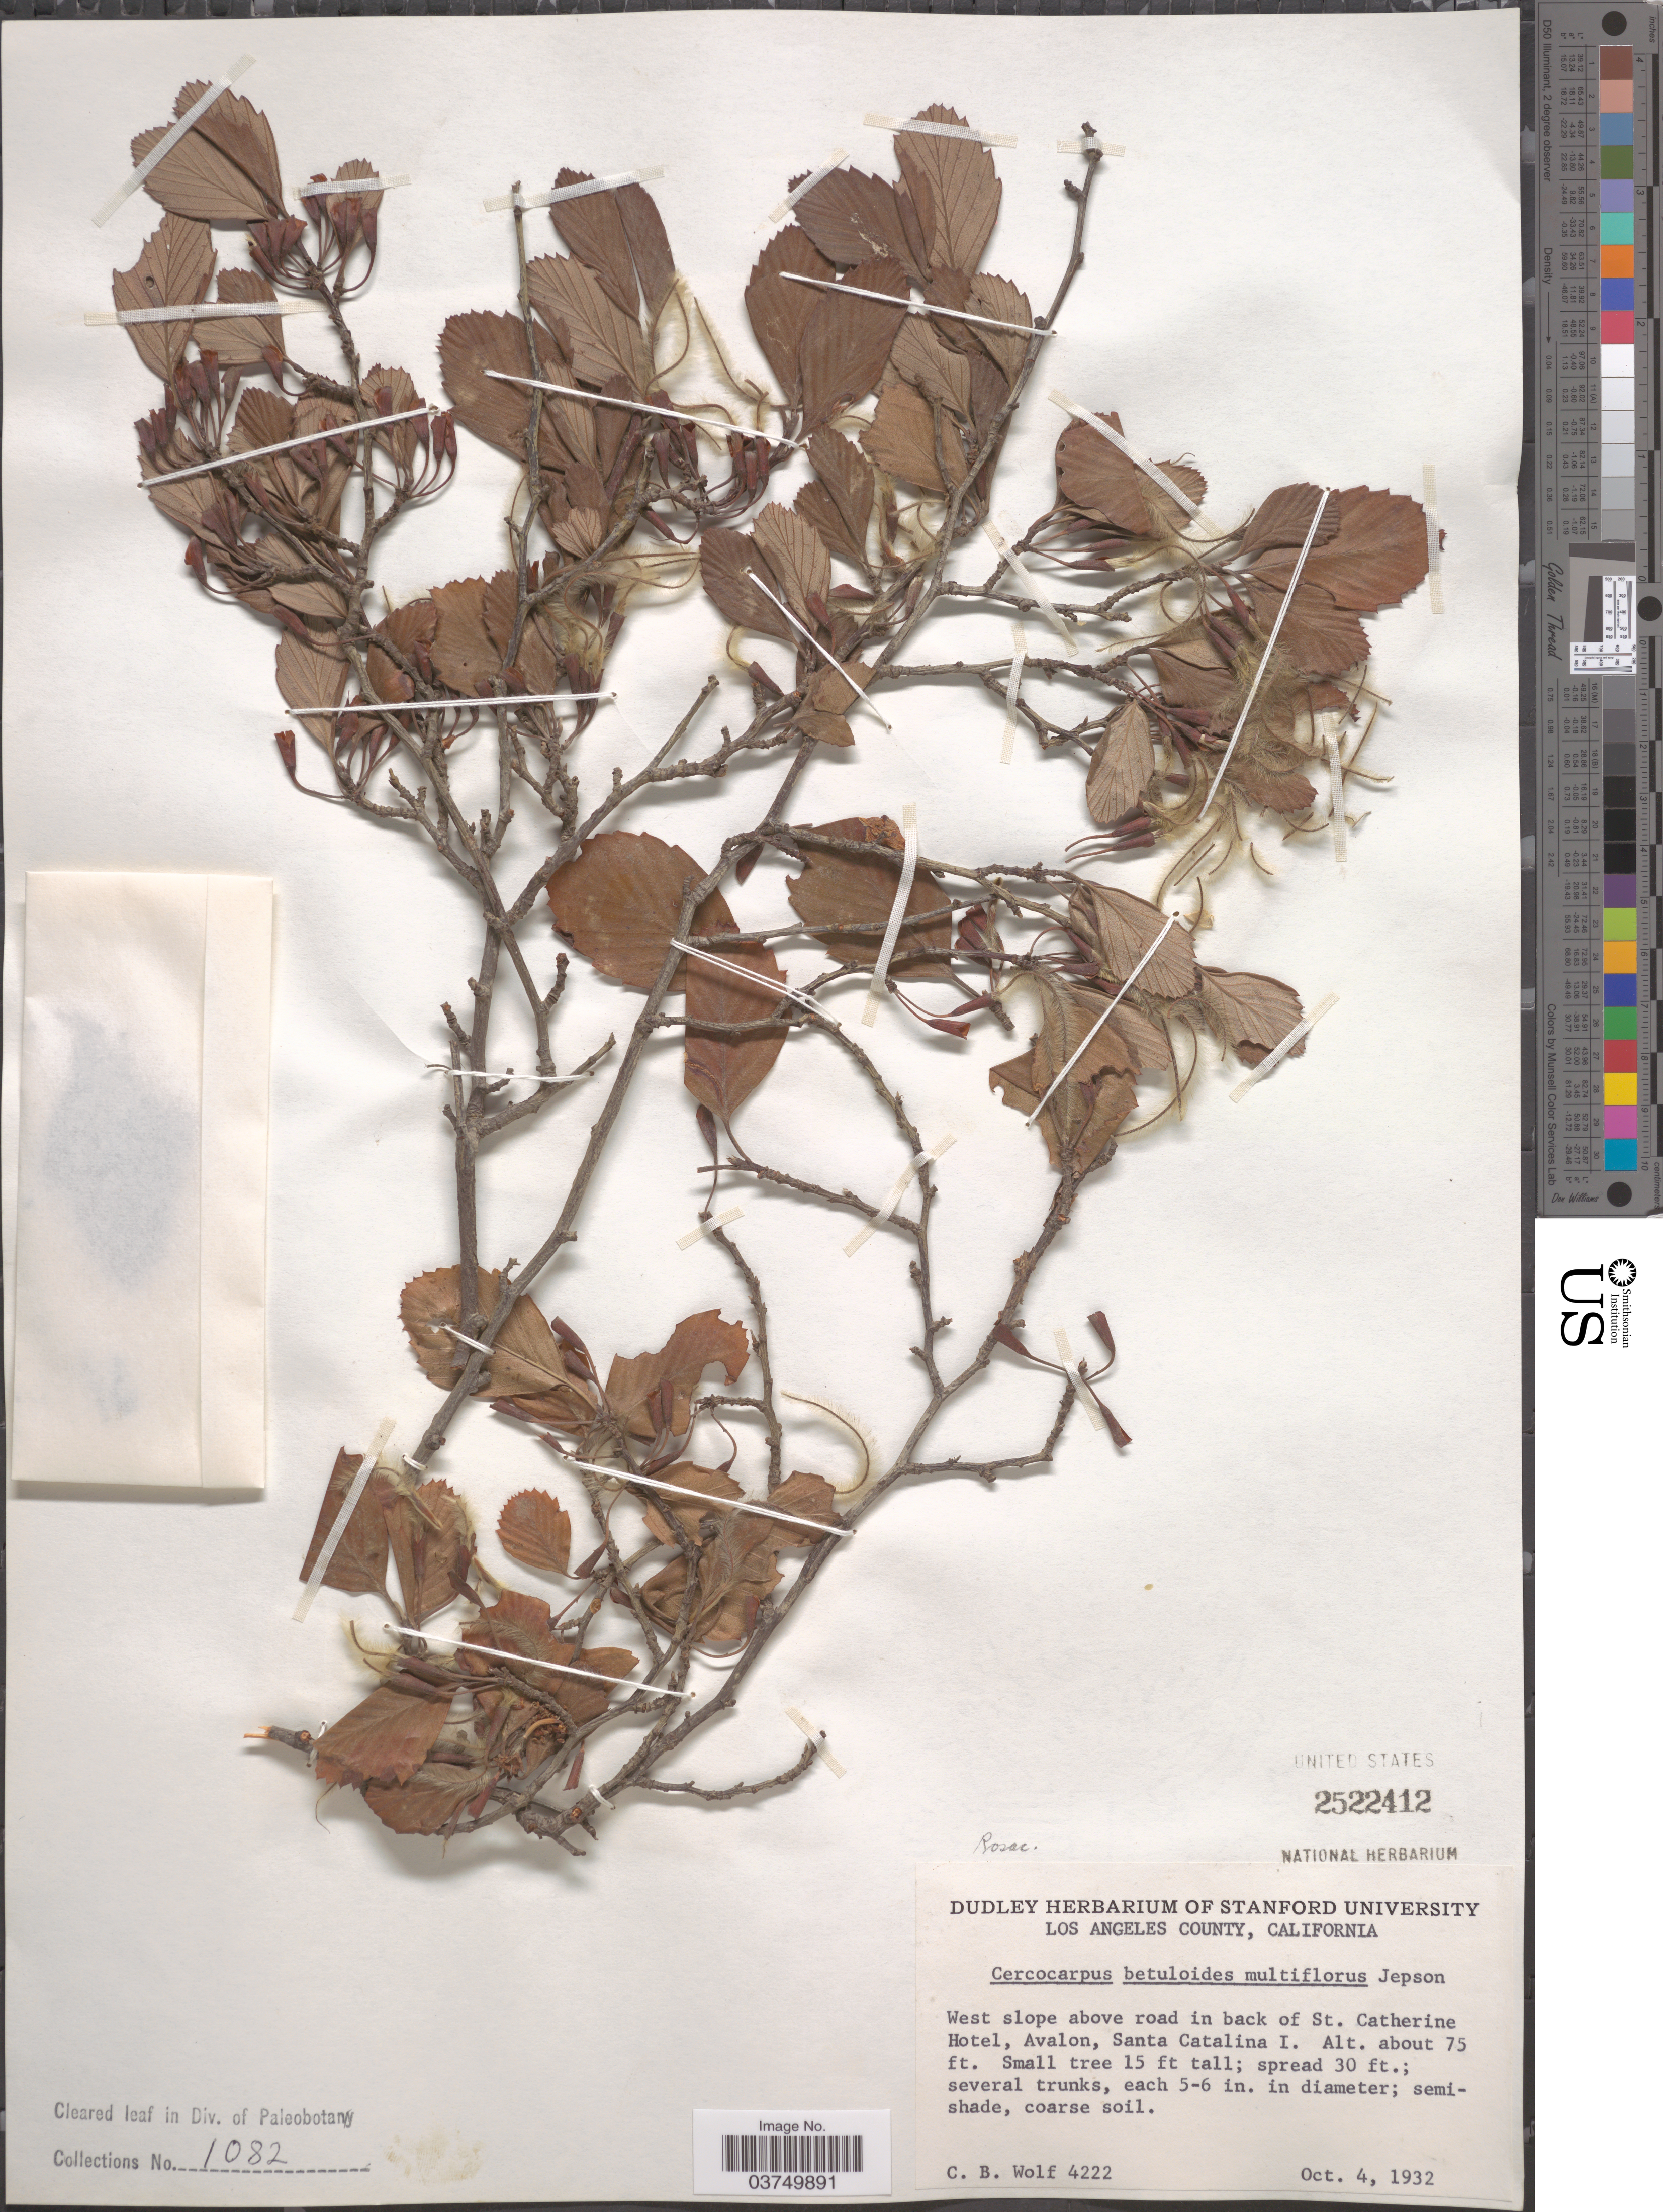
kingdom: Plantae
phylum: Tracheophyta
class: Magnoliopsida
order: Rosales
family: Rosaceae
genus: Cercocarpus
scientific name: Cercocarpus betuloides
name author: Nutt.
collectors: C. B. Wolf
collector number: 4222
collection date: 1932-10-04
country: United States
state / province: California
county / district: Los Angeles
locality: Los Angeles County. West slope above road in back of St. Catherine Hotel, Avalon, Santa Catalina I.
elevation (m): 23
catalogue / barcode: US 2522412